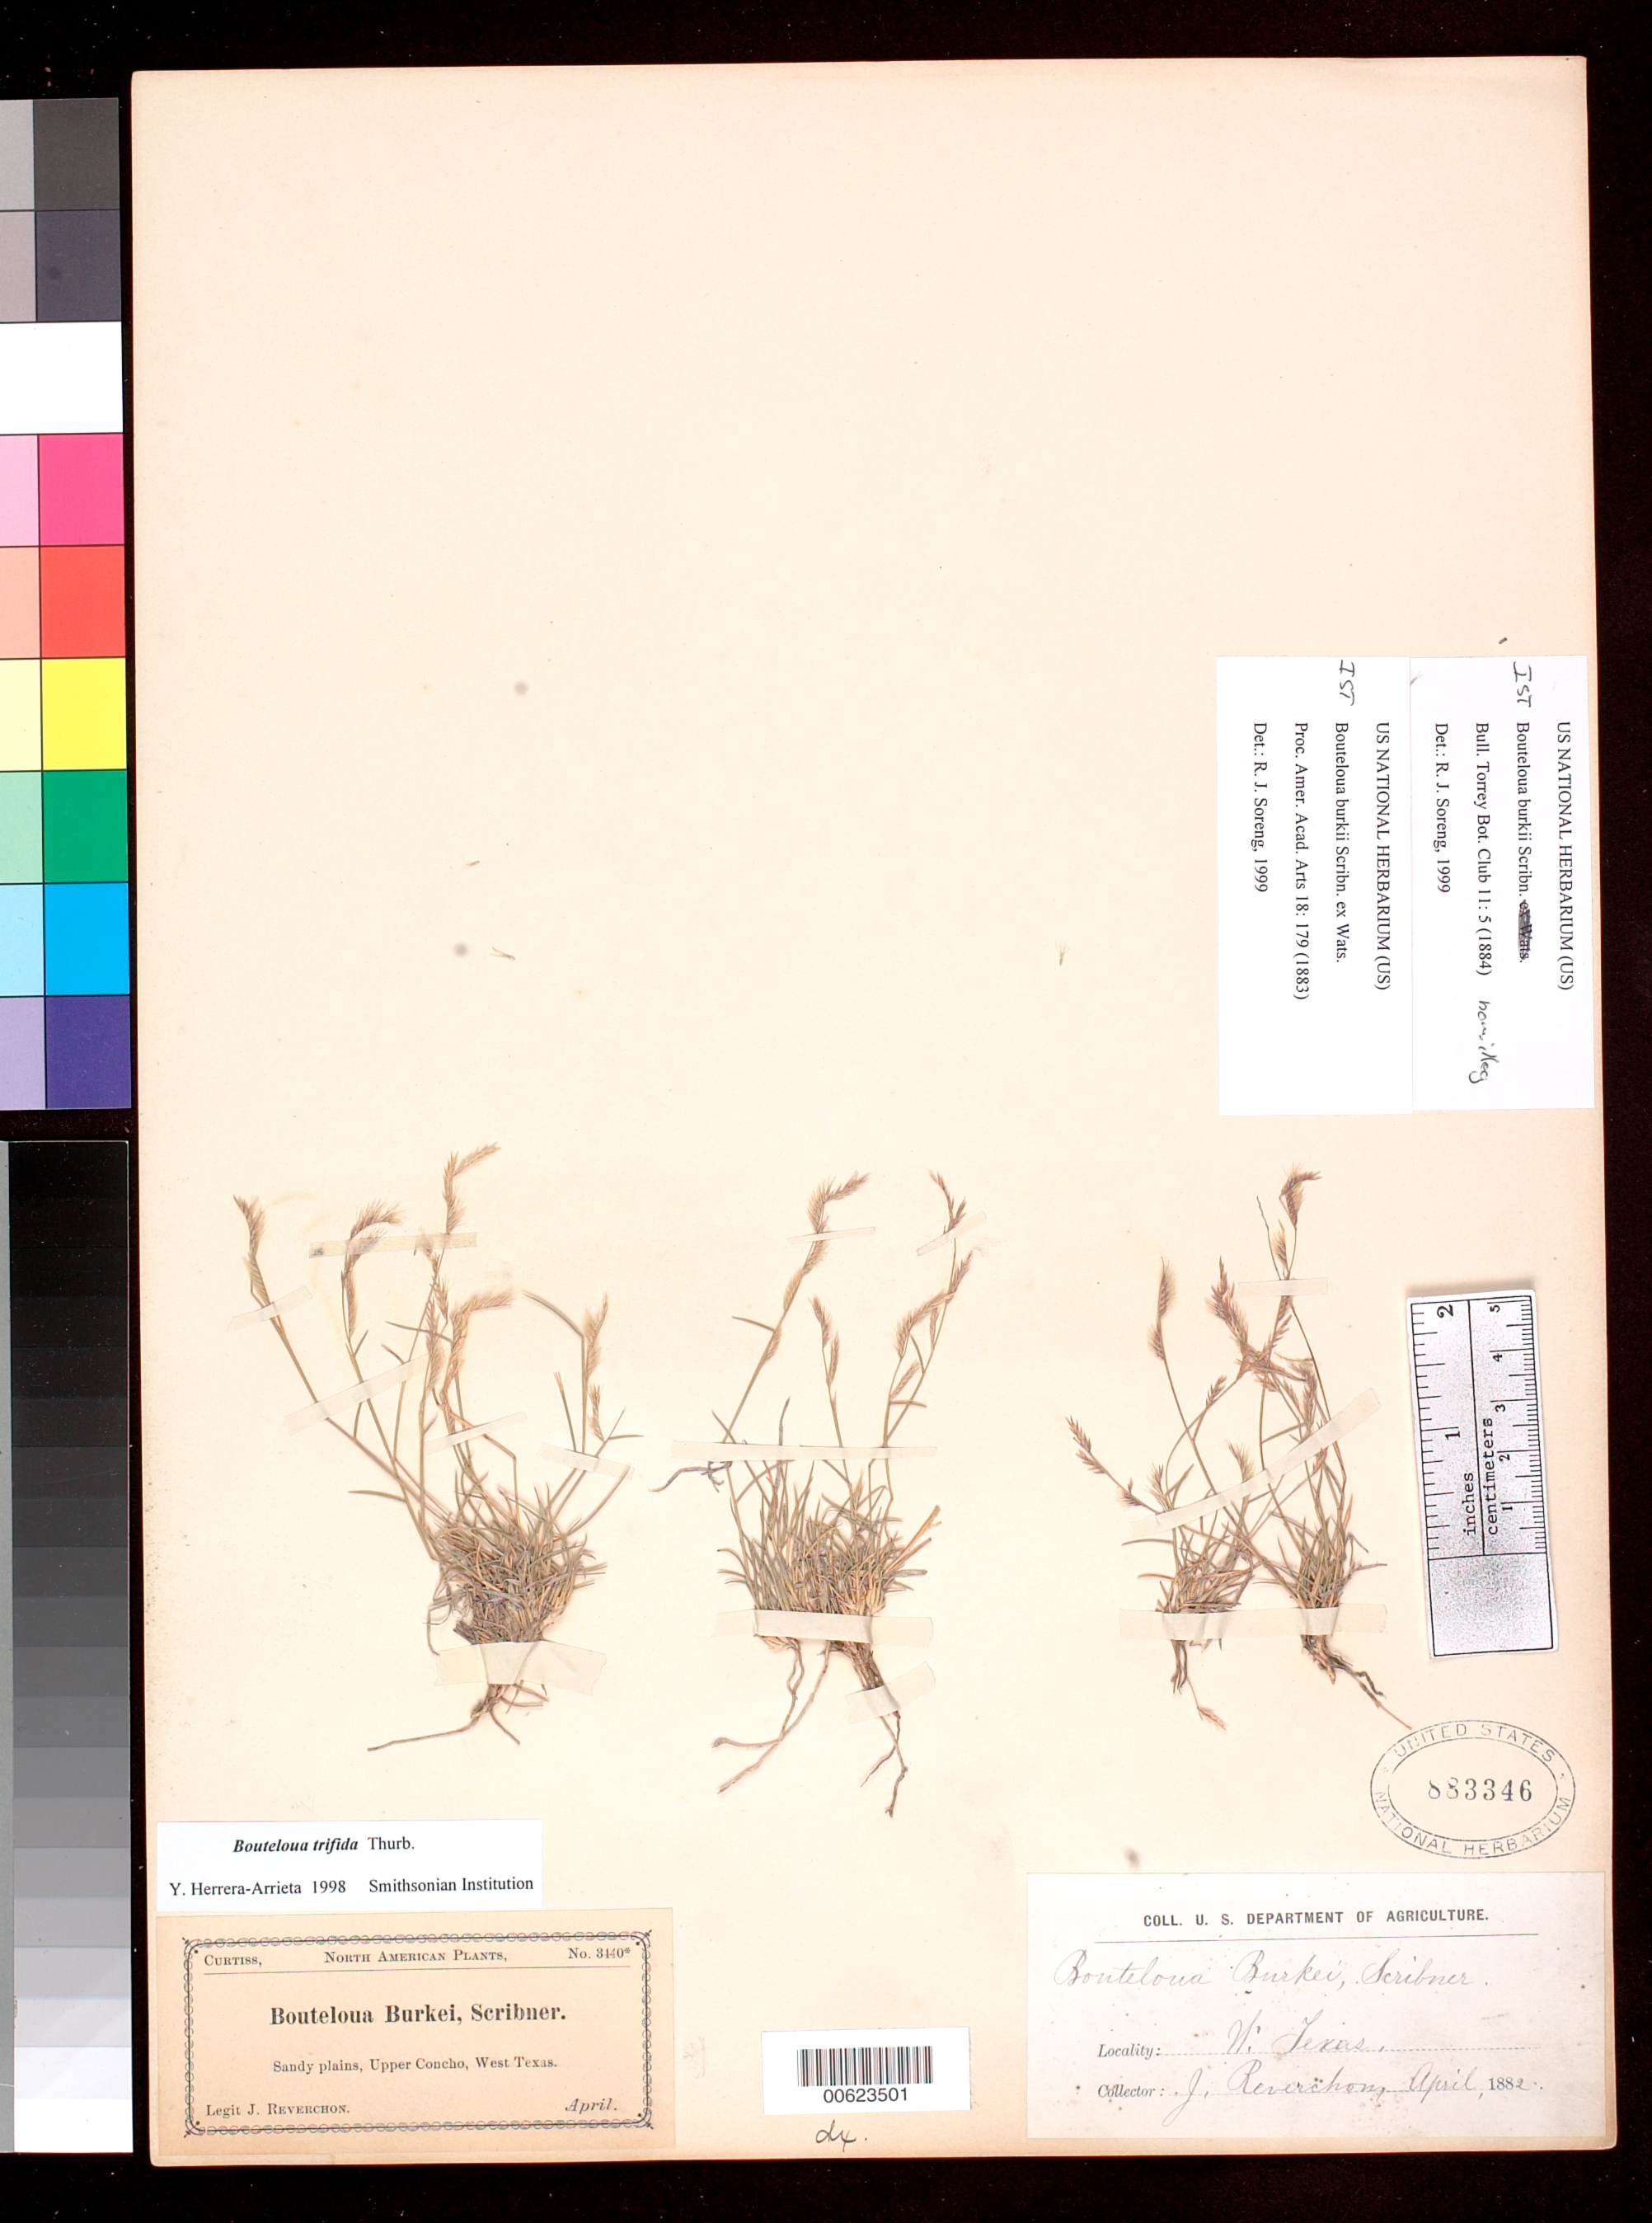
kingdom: Plantae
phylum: Tracheophyta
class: Liliopsida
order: Poales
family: Poaceae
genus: Bouteloua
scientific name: Bouteloua burkii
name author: Scribn. ex S. Watson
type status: Lectotype; Isosyntype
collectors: J. Reverchon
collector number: Curtiss Exs. 3440*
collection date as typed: Apr 1882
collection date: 1882-04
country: United States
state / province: Texas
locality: Upper Concho, Sandy Plains.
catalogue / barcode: US 883346